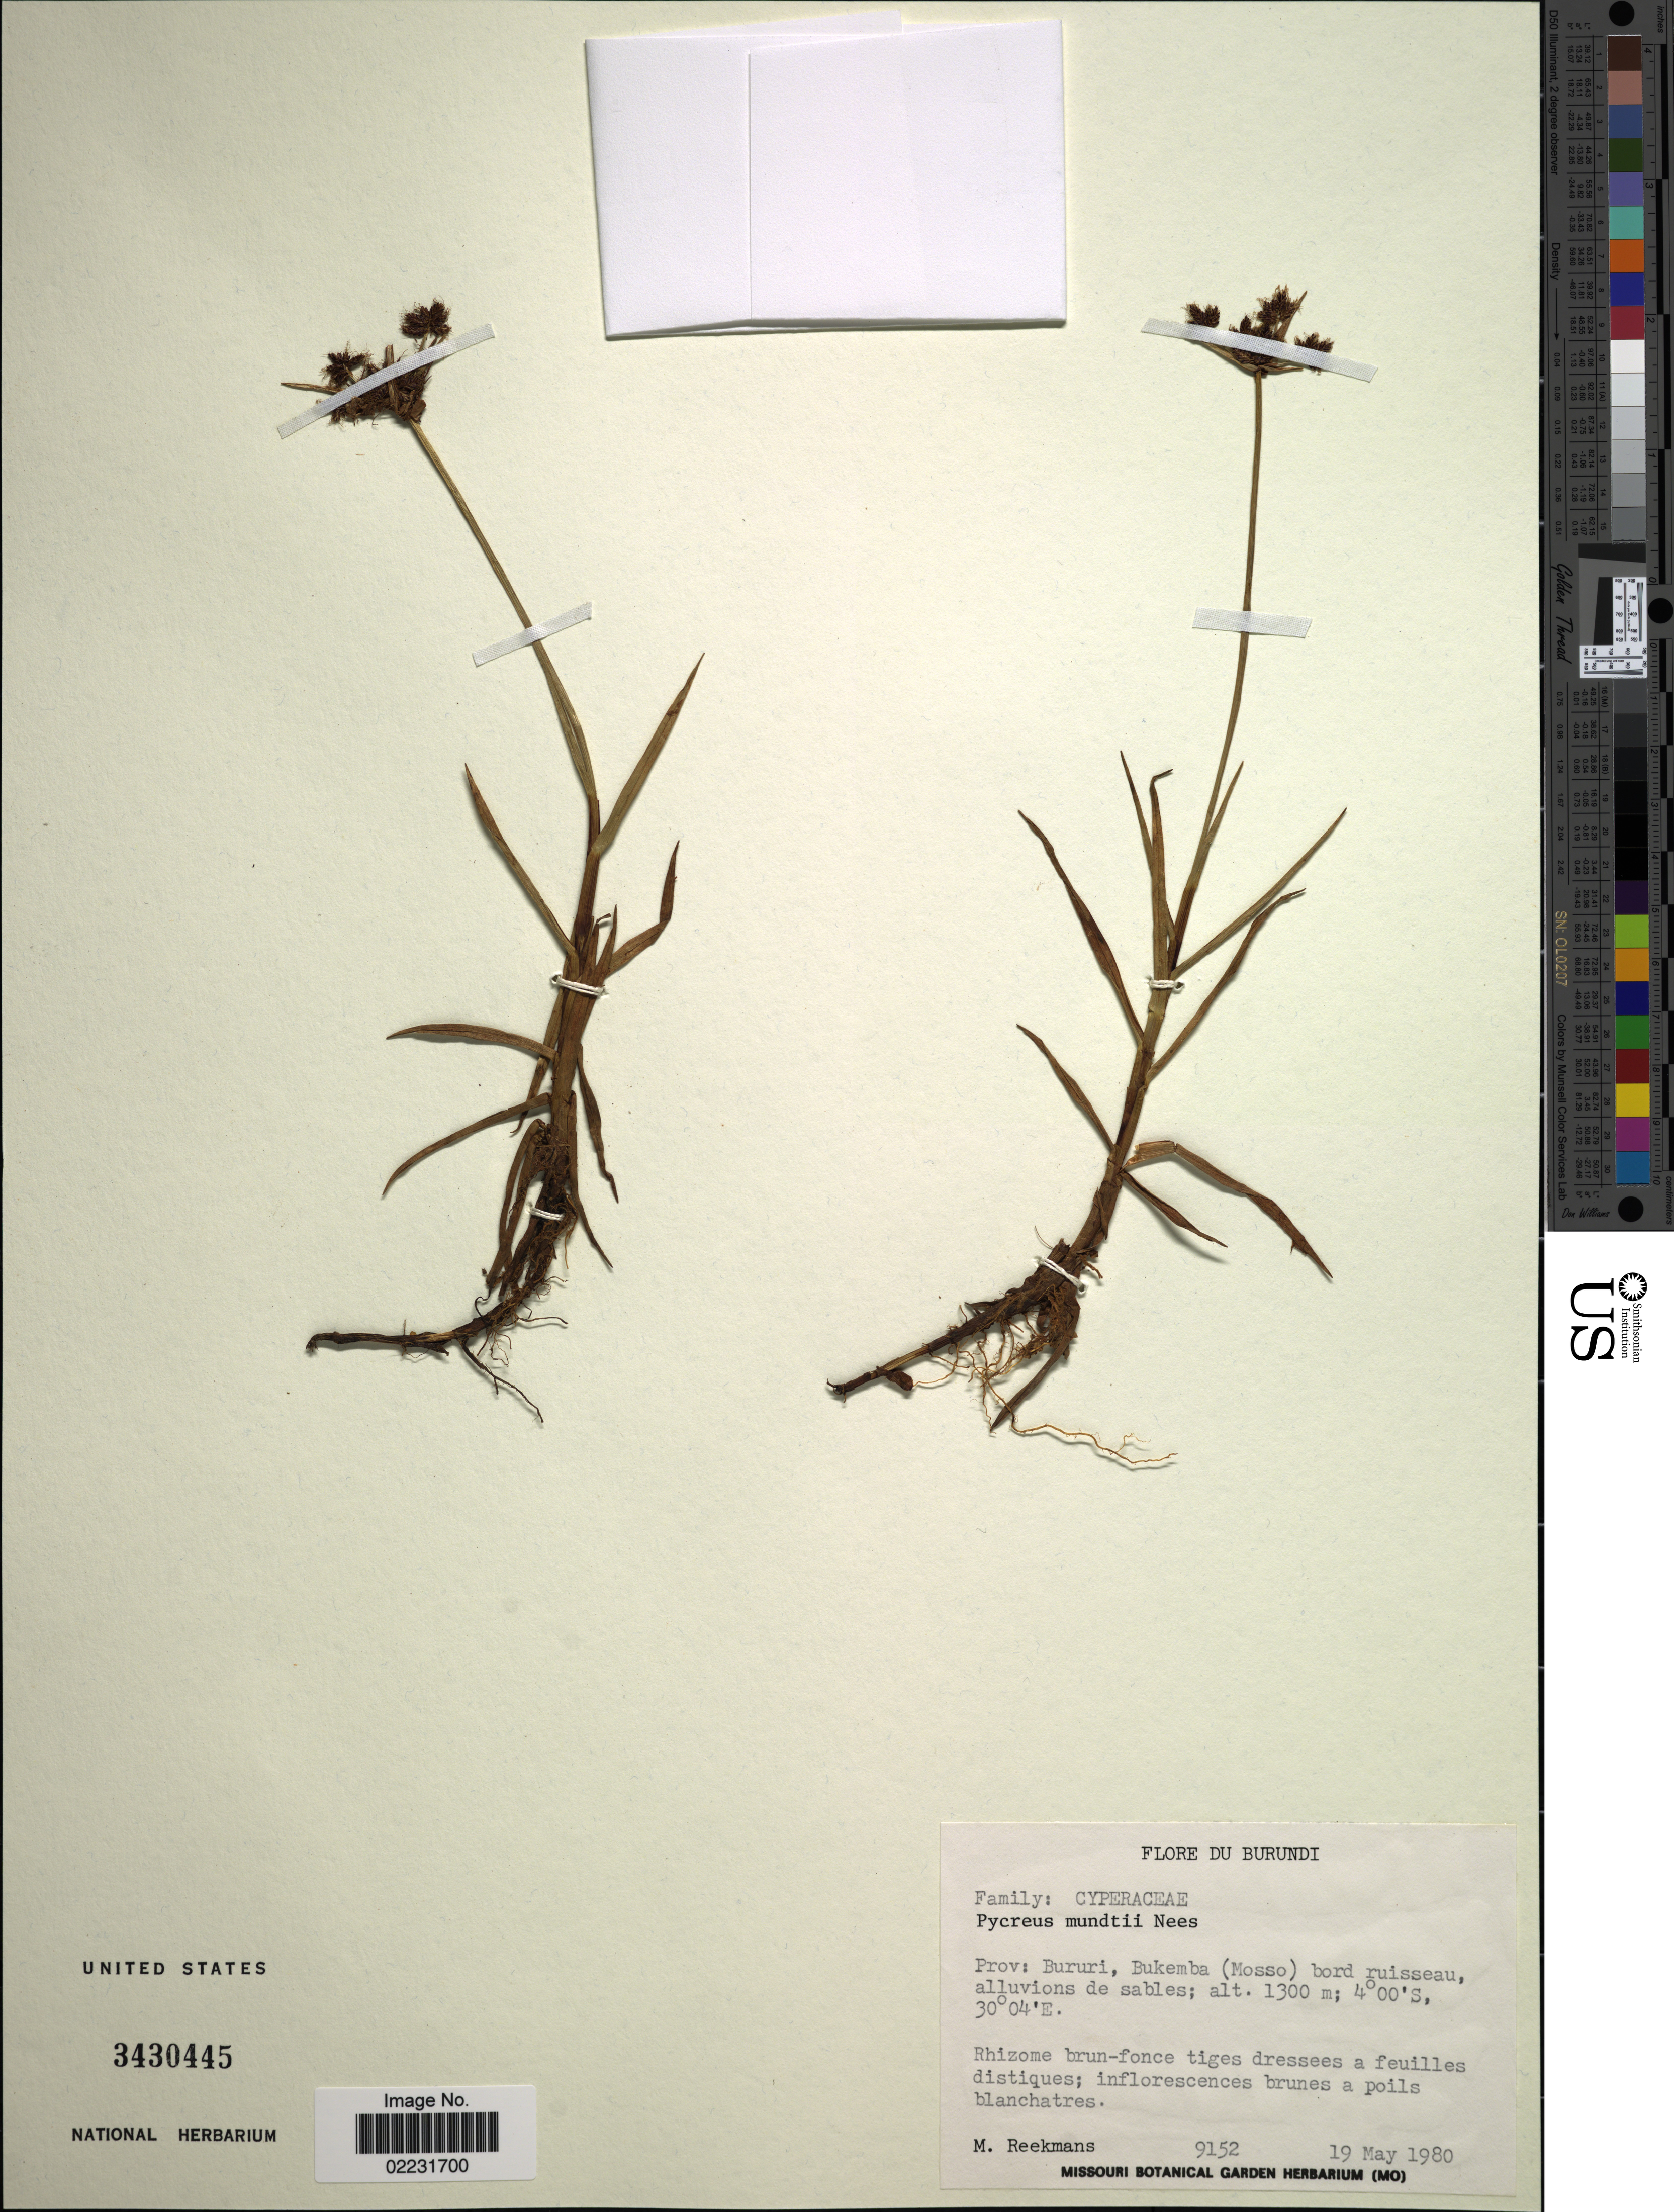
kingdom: Plantae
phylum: Tracheophyta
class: Liliopsida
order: Poales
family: Cyperaceae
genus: Cyperus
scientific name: Cyperus mundtii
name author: (Nees) Kunth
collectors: M. Reekmans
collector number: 9152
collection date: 1980-05-19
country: Burundi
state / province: Bururi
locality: Bukemba (Mosso) bord ruisseau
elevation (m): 1300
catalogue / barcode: US 3430445